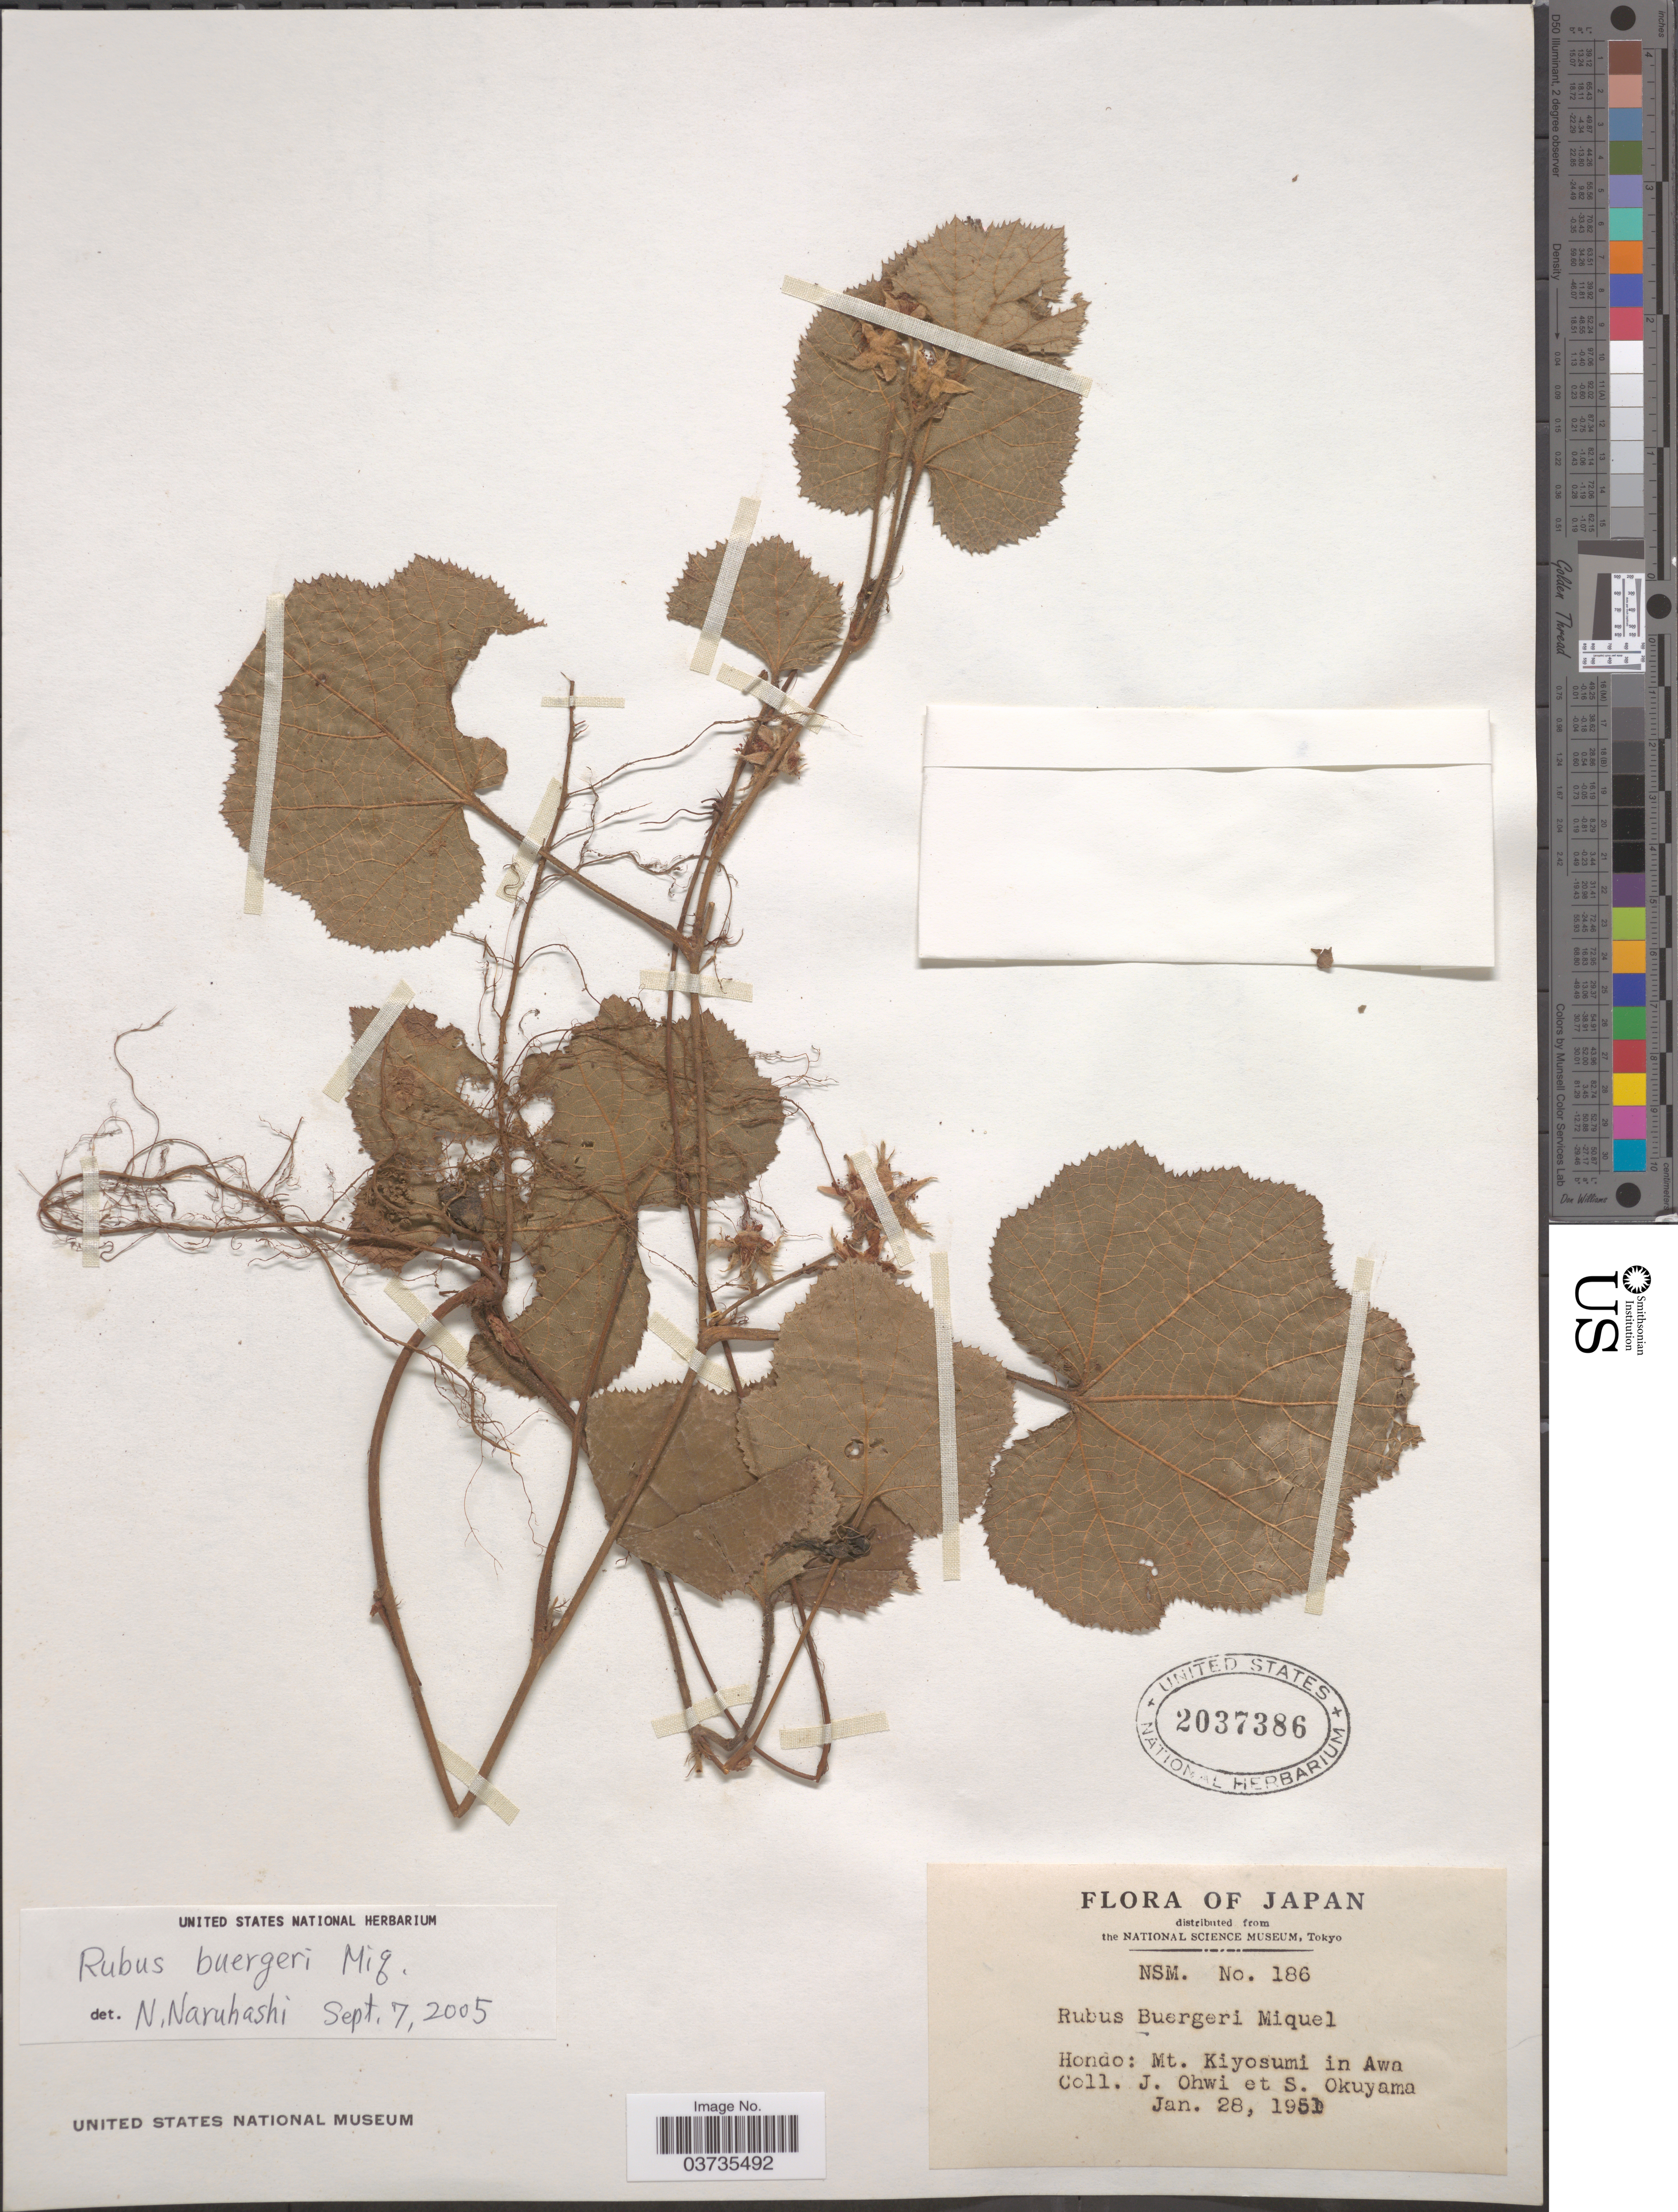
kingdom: Plantae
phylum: Tracheophyta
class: Magnoliopsida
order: Rosales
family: Rosaceae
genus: Rubus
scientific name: Rubus buergeri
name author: Miq.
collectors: J. Ohwi & S. Okuyama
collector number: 186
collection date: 1951-01-28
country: Japan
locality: Hondo: Mt. Kiyosumi in Awa.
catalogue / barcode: US 2037386